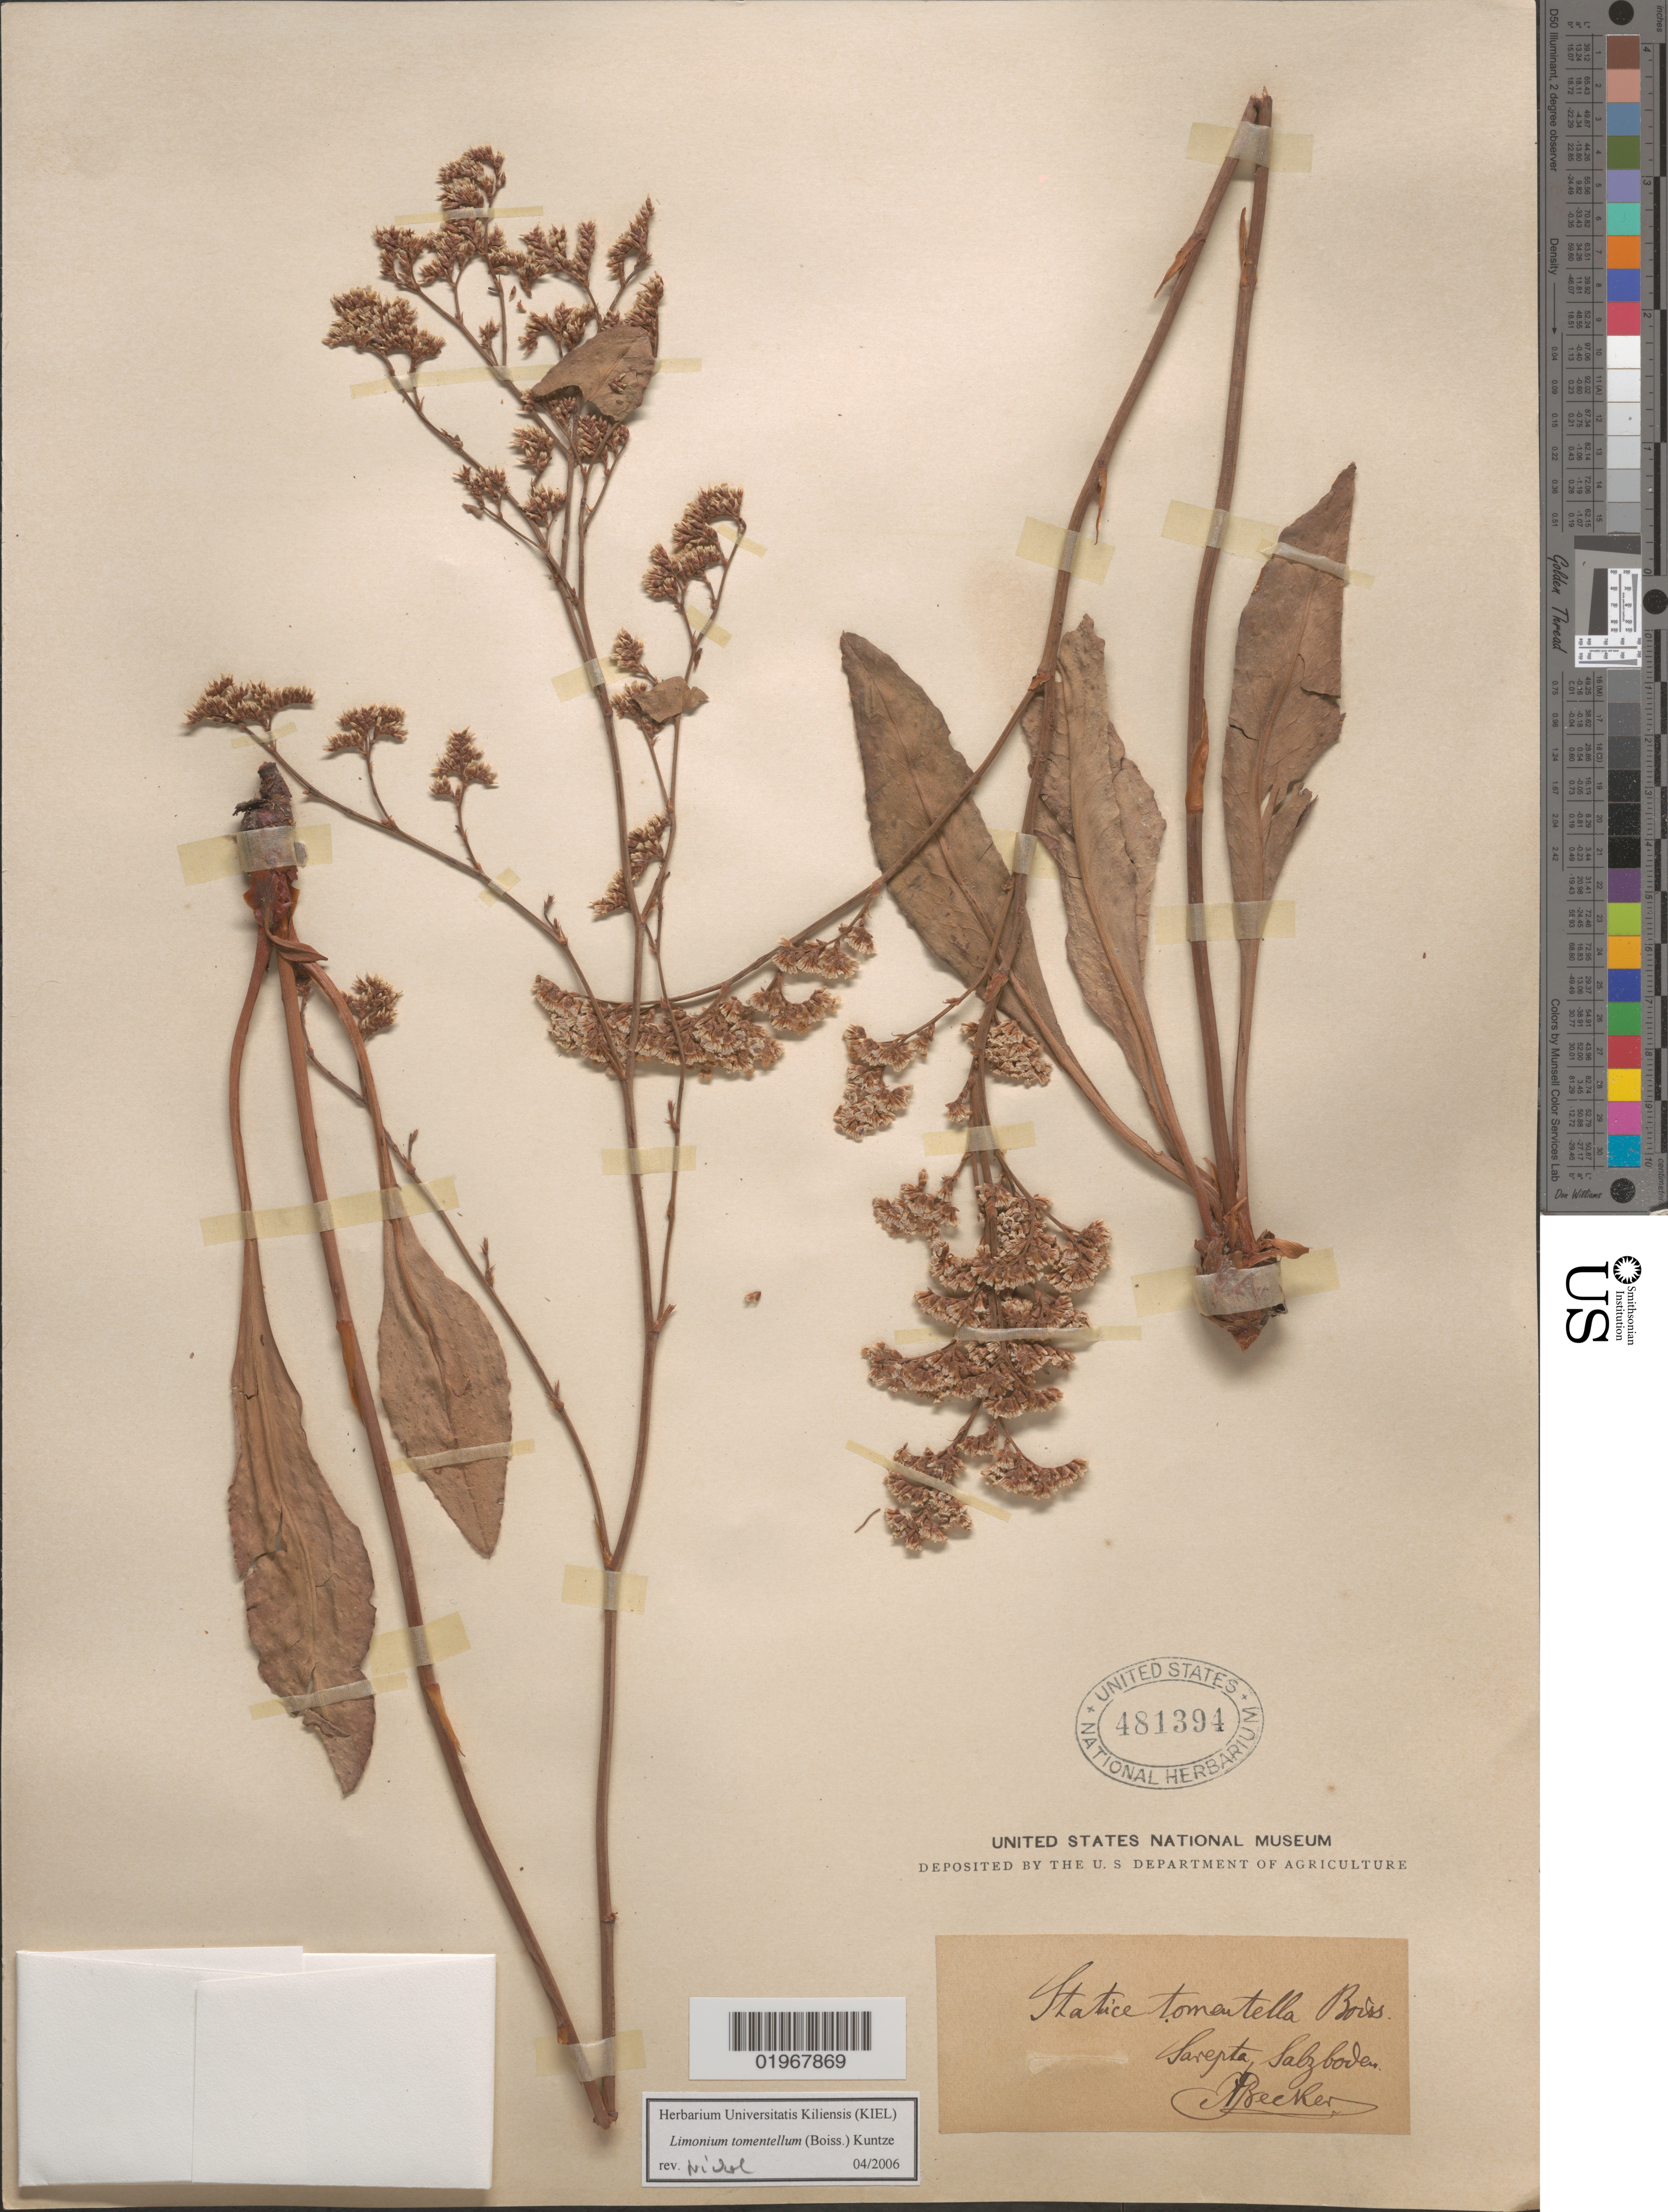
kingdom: Plantae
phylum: Tracheophyta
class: Magnoliopsida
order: Caryophyllales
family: Plumbaginaceae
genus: Limonium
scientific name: Limonium tomentellum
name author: (Boiss.) Kuntze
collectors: A. Becker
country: Russian Federation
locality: Sarepta, Sandboden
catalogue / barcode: US 481394